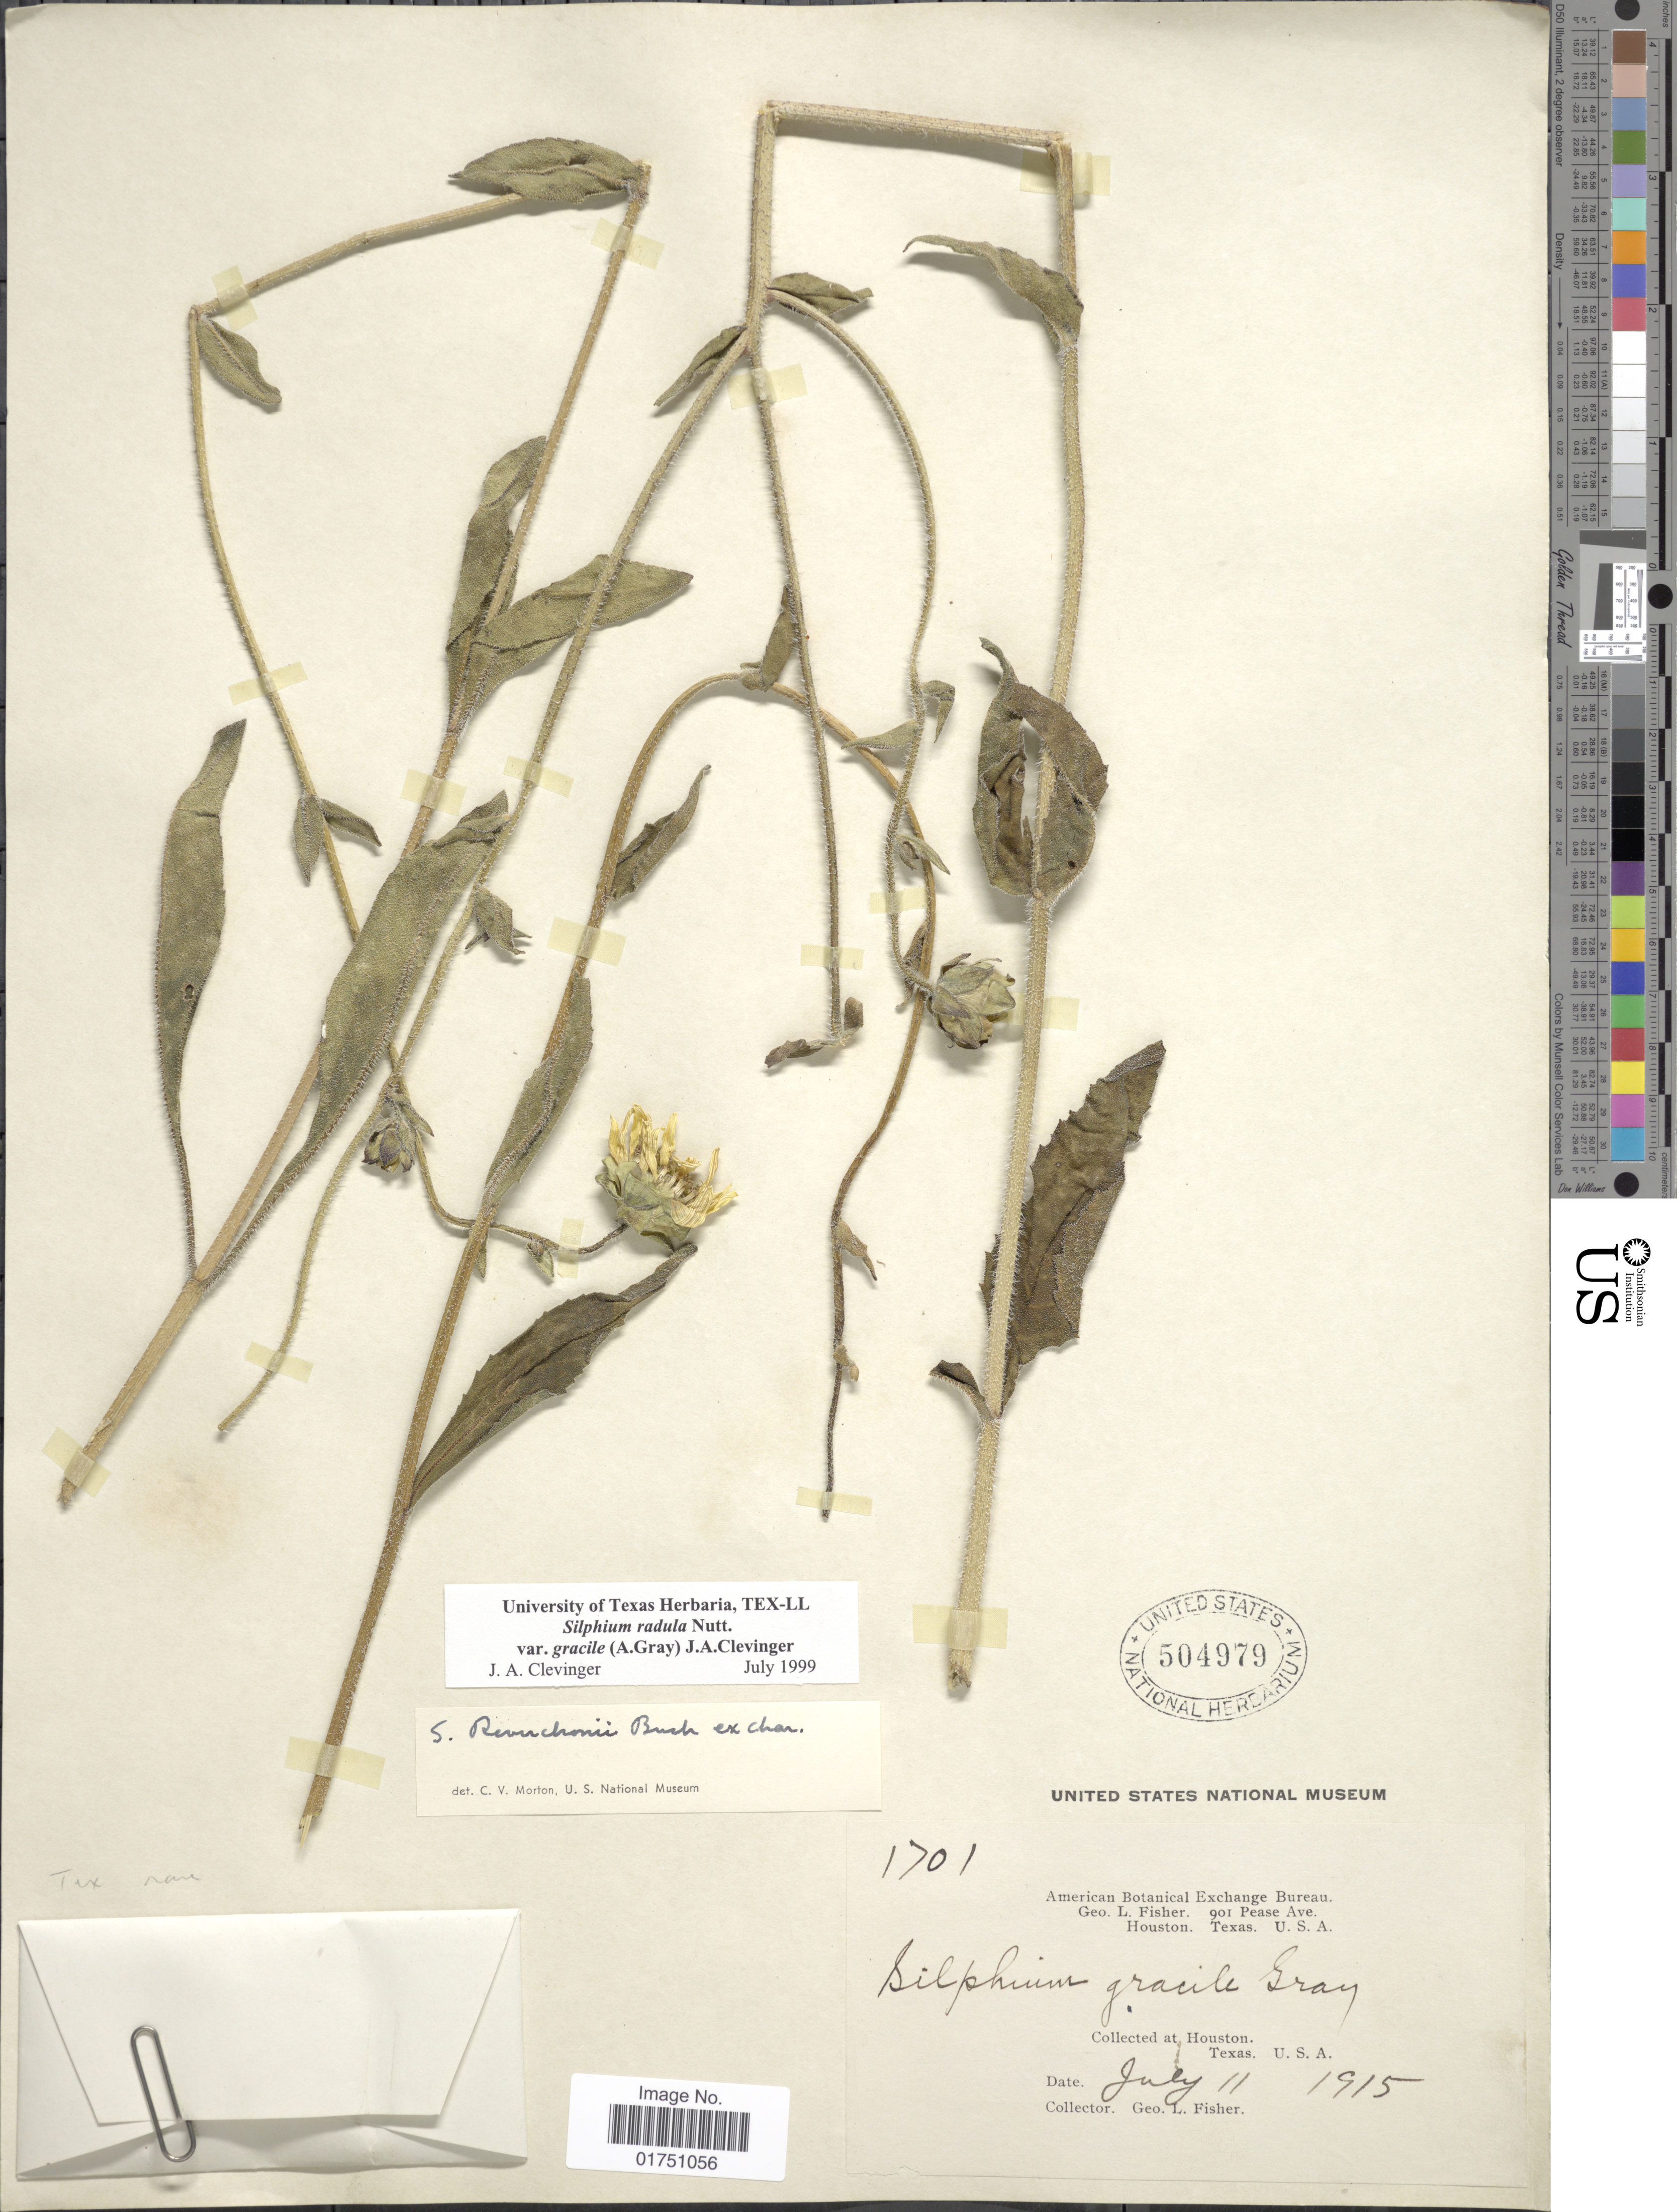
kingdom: Plantae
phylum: Tracheophyta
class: Magnoliopsida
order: Asterales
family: Asteraceae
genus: Silphium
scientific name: Silphium radula var. gracile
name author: (A. Gray) Clevinger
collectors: G. L. Fisher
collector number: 1701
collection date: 1915-07-11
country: United States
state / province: Texas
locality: Houston, Texas, U.S.A.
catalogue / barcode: US 504979